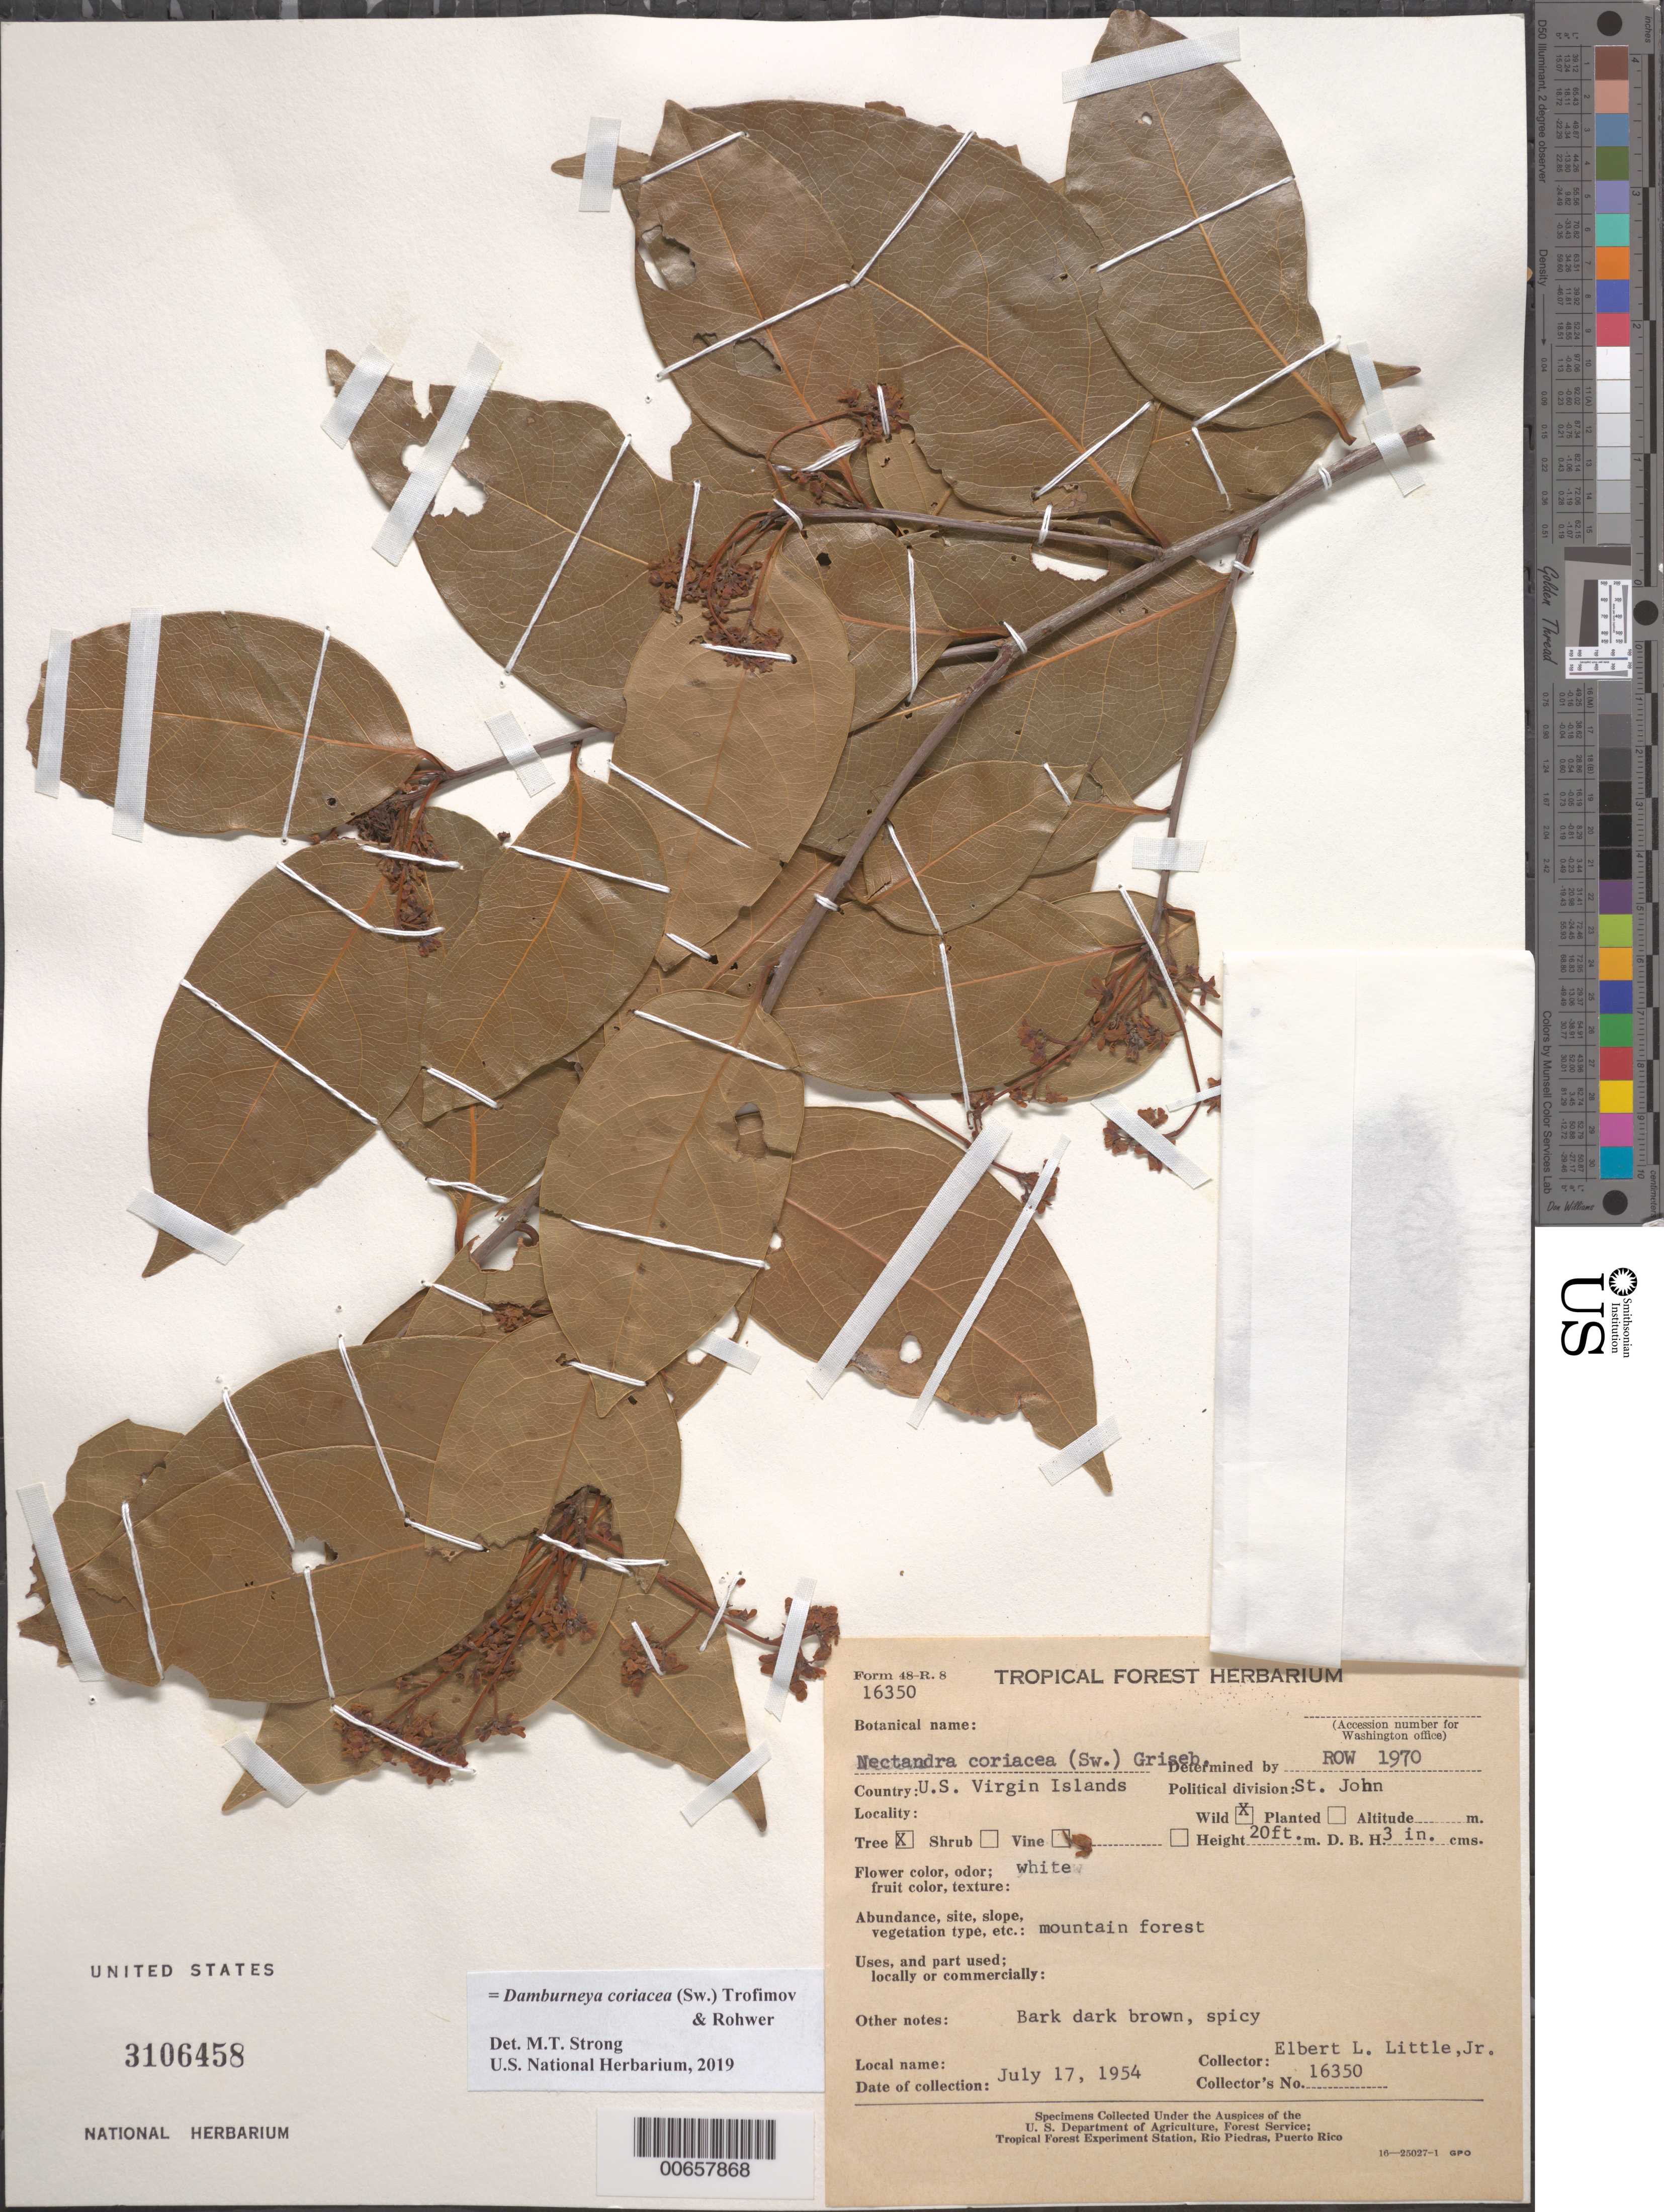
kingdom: Plantae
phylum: Tracheophyta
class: Magnoliopsida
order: Laurales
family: Lauraceae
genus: Damburneya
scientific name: Damburneya coriacea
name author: (Sw.) Trofimov & Rohwer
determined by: Strong, M. T., (US), Smithsonian Institution - National Museum of Natural History (UNITED STATES)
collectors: E. L. Little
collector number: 16350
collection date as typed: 17 Jul 1954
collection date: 1954-07-17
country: U.S. Virgin Islands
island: St. John Island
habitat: Mountain forest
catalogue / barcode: US 3106458